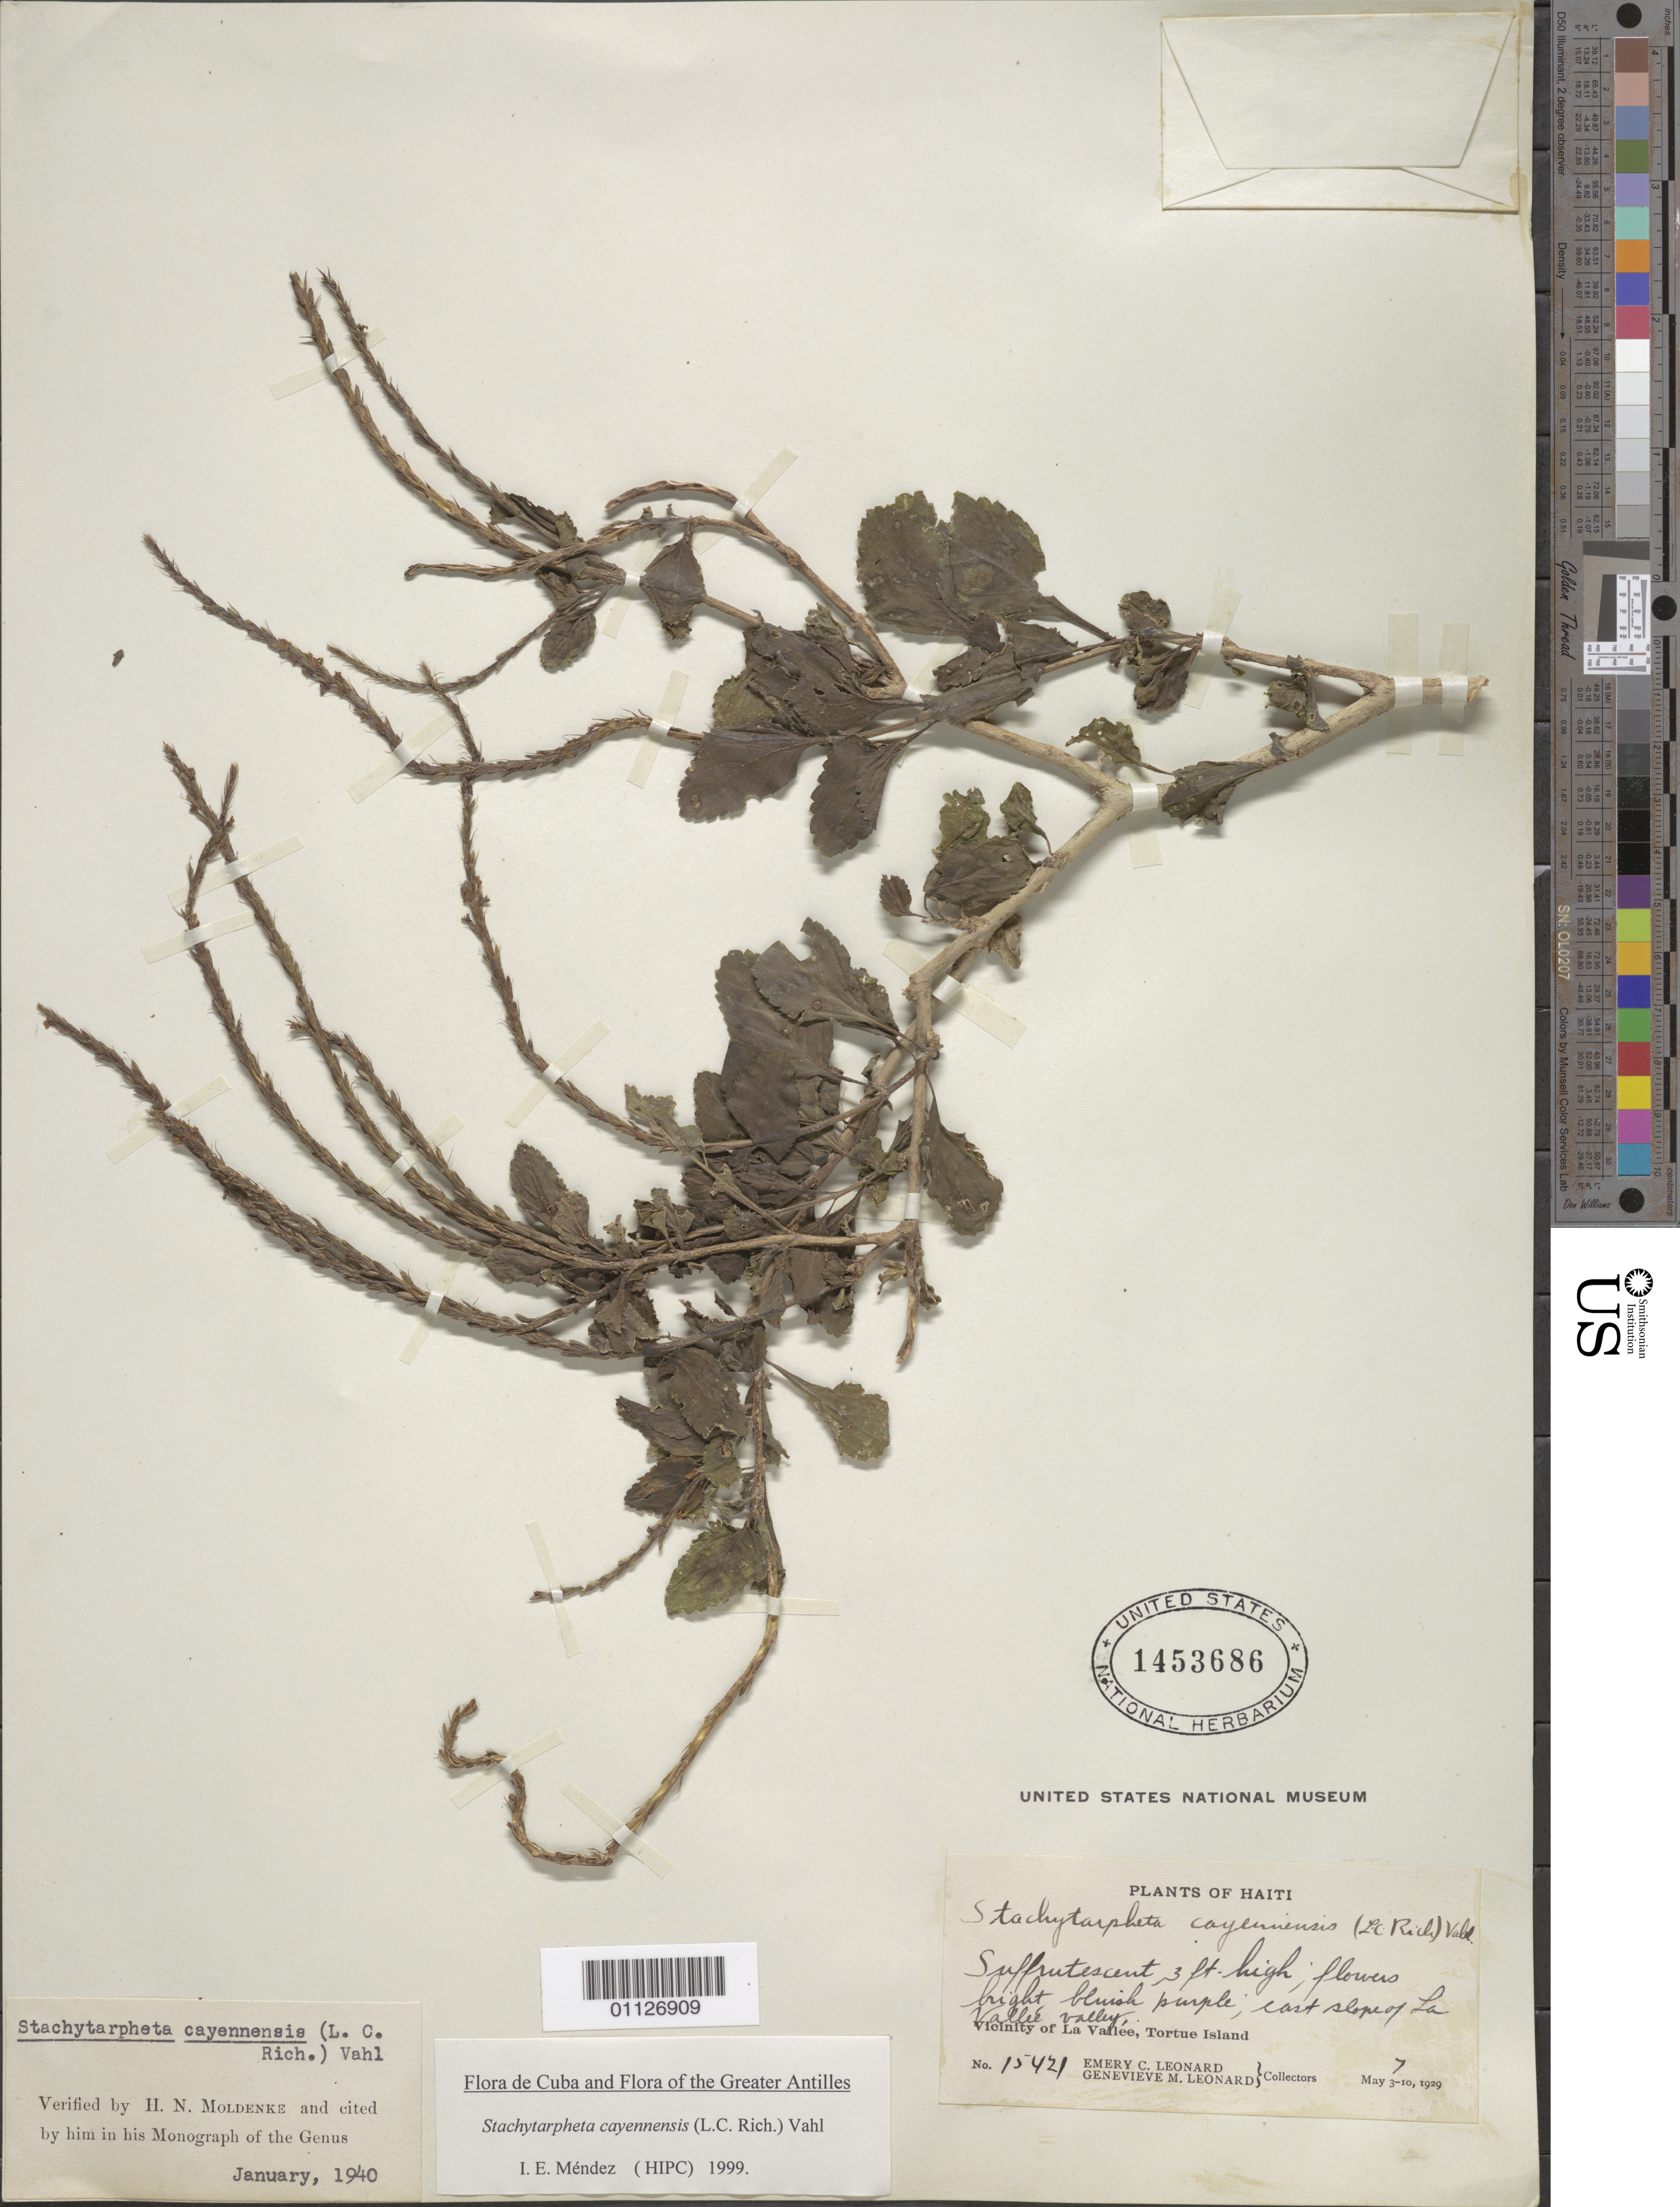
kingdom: Plantae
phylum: Tracheophyta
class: Magnoliopsida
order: Lamiales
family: Verbenaceae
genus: Stachytarpheta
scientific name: Stachytarpheta cayennensis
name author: (Rich.) Vahl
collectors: E. C. Leonard & G. M. Leonard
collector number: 15421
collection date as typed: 07 May 1929 to 10 May 1929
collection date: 1929-05-07/1929-05-10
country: Haiti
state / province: Nord-Óuest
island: Île de la Tortue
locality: Vicinity of La Vallée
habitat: E slope of valley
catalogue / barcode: US 1453686